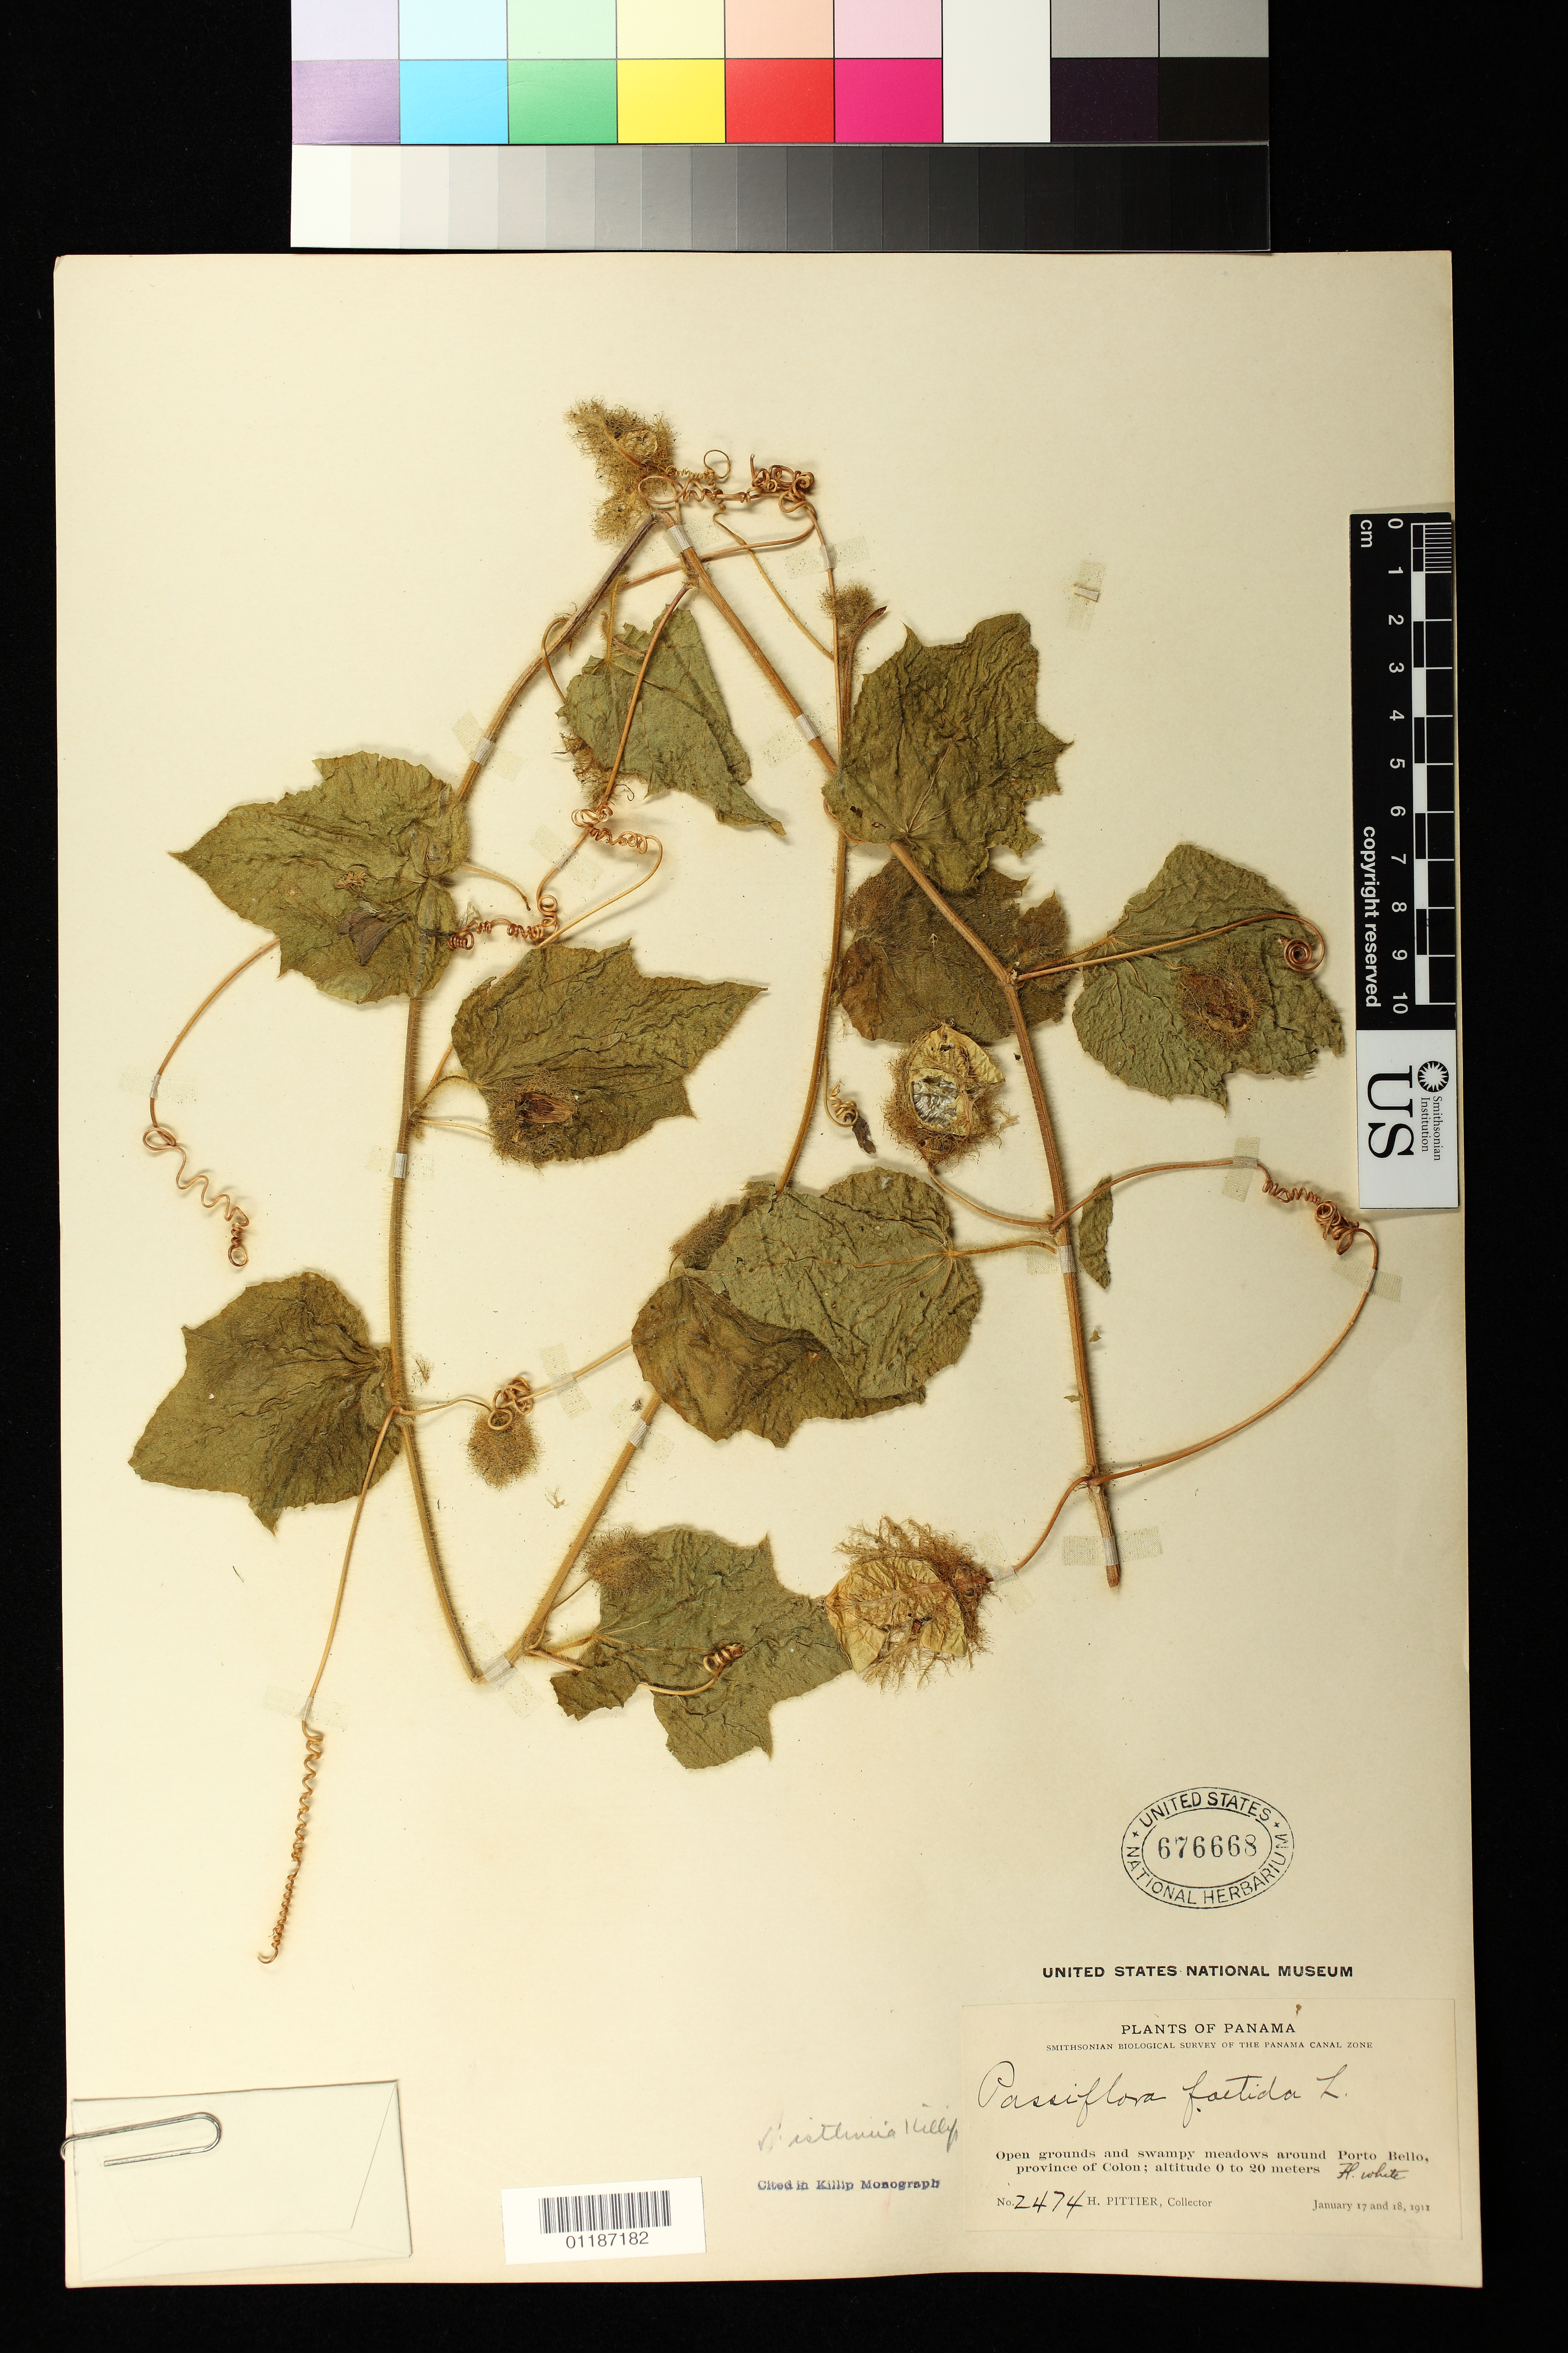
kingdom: Plantae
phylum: Tracheophyta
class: Magnoliopsida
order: Malpighiales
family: Passifloraceae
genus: Passiflora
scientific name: Passiflora foetida var. isthmia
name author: Killip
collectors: H. F. Pittier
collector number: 2474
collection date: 1911-01-17/1911-01-18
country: Panama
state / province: Colón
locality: Open grounds and swampy meadows around Porto Bello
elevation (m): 0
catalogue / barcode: US 676668